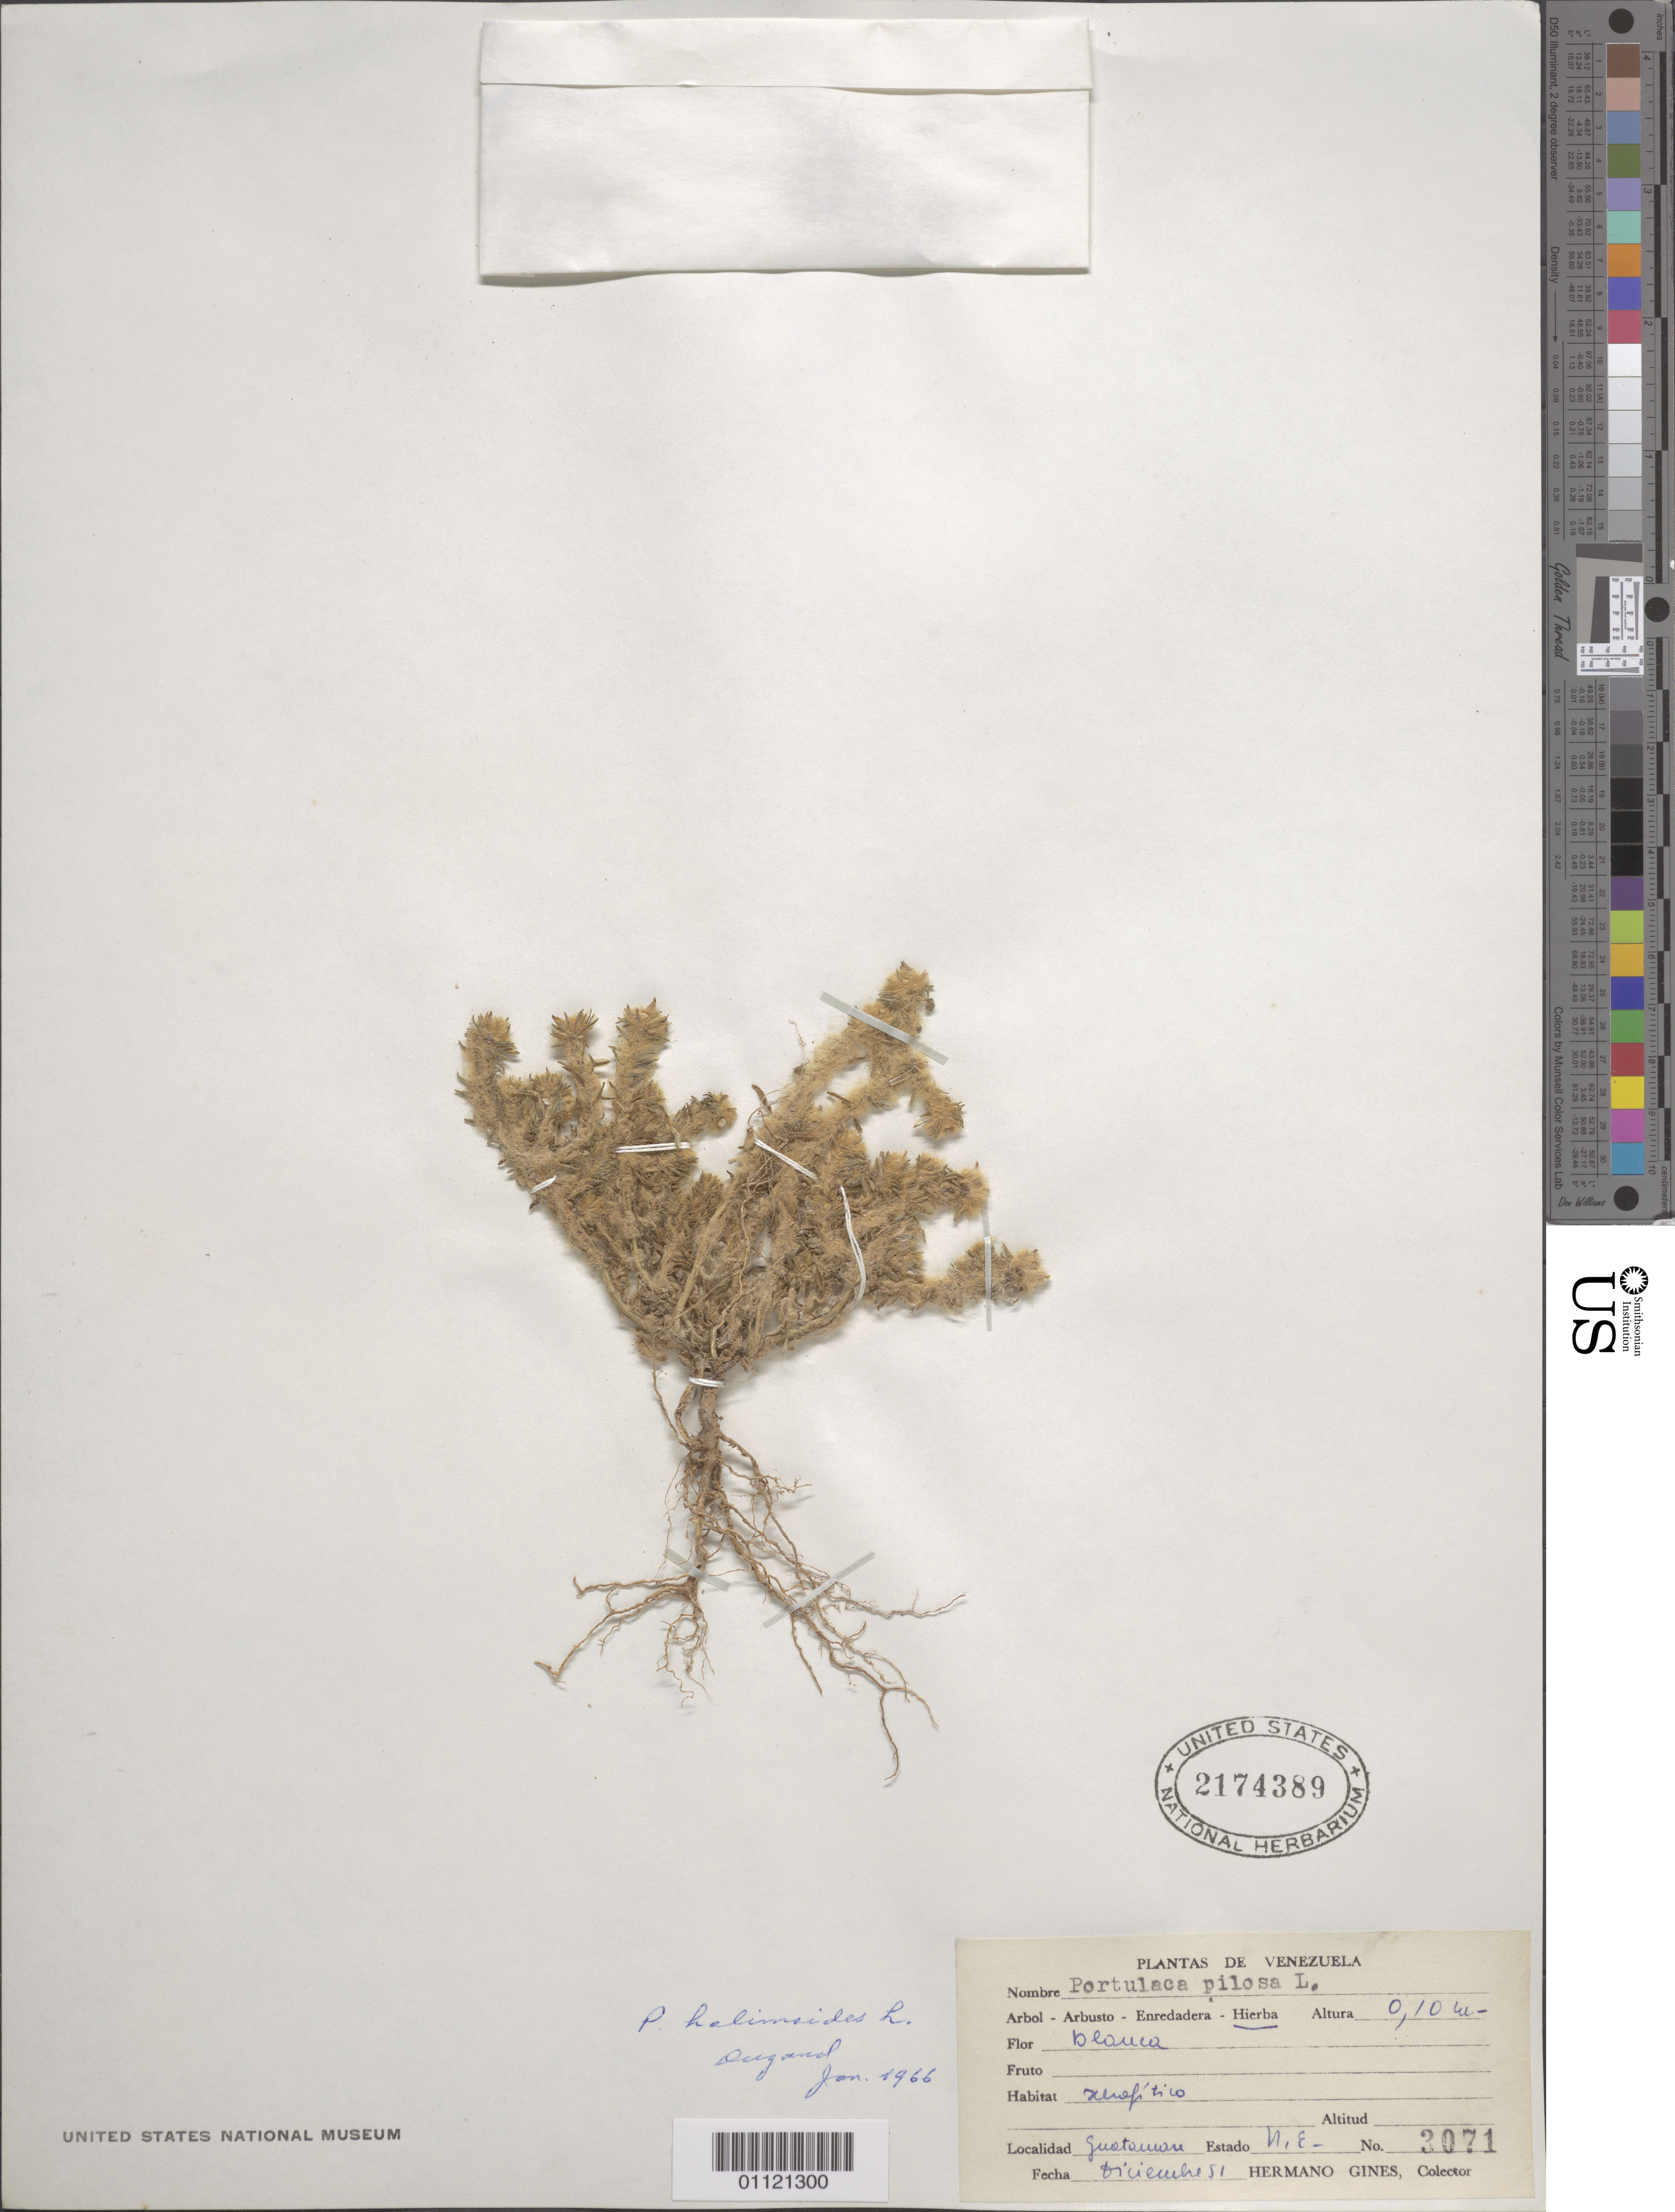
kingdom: Plantae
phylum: Tracheophyta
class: Magnoliopsida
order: Caryophyllales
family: Portulacaceae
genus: Portulaca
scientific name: Portulaca halimoides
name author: L.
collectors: Bro. Gines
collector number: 3071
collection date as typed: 01 Dec 1951 to 31 Dec 1951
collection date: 1951-12-01/1951-12-31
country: Venezuela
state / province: Nueva Esparta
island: Margarita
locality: Guatamare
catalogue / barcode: US 2174389